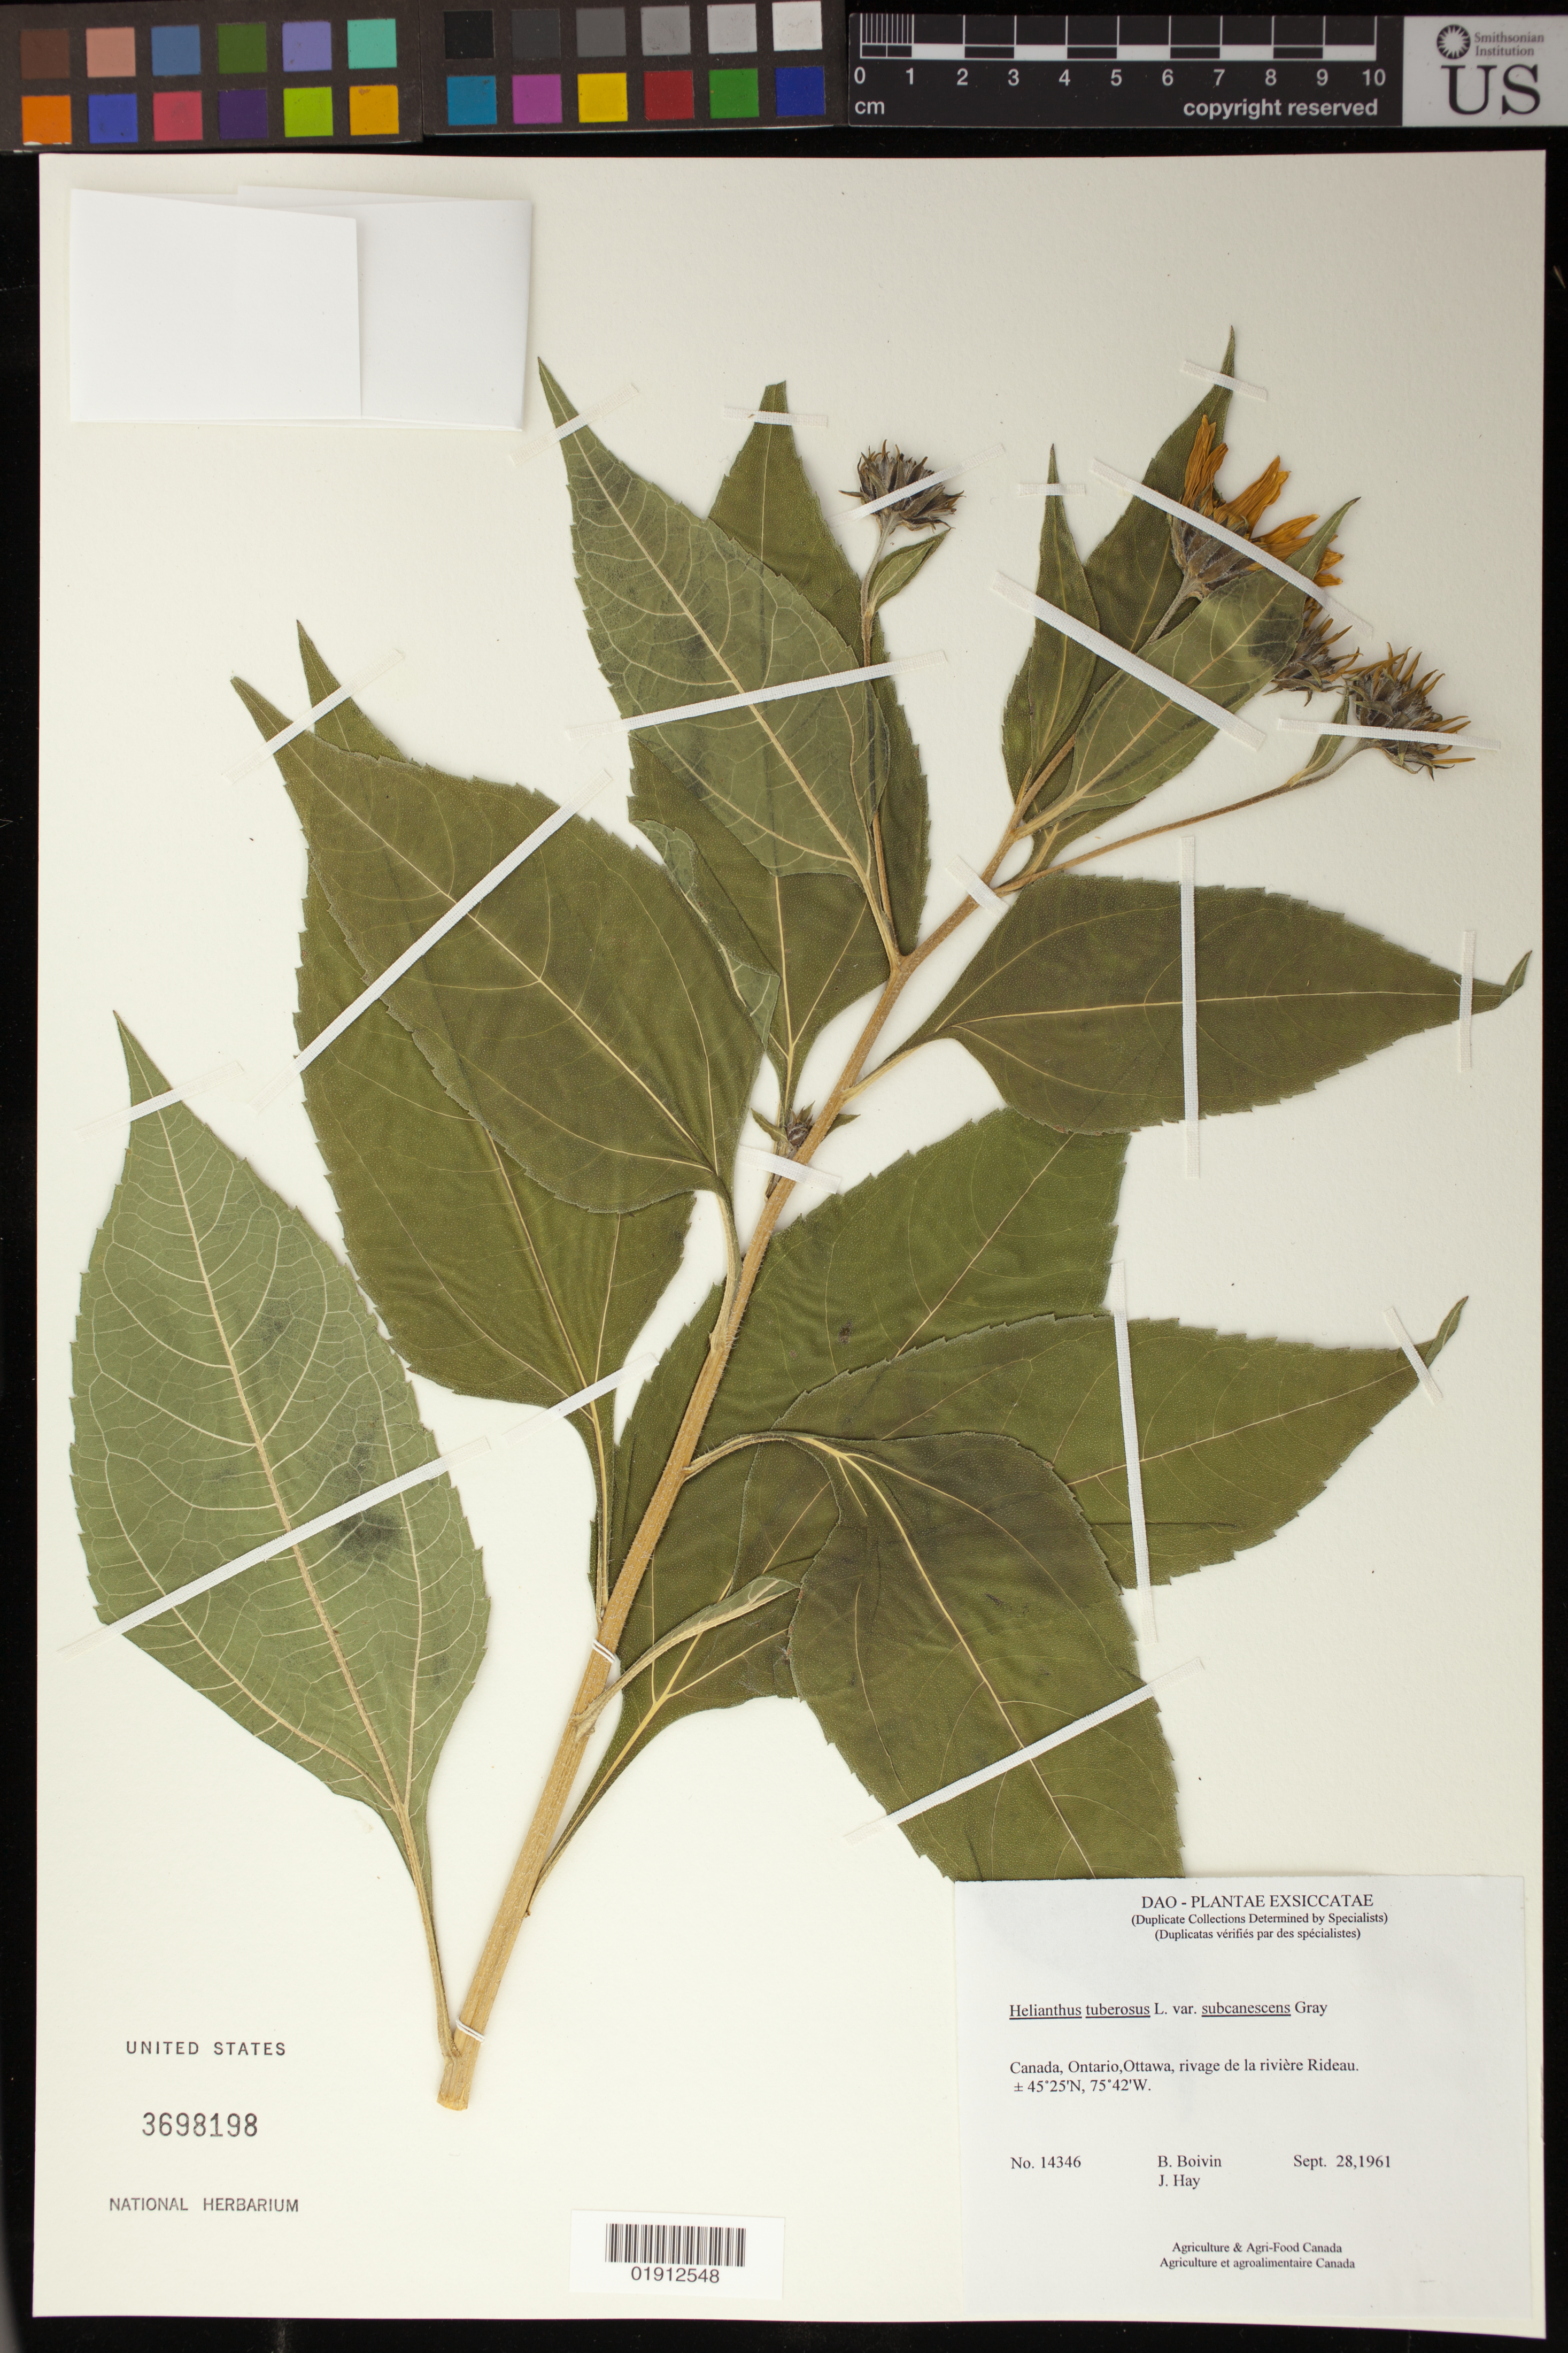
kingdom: Plantae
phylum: Tracheophyta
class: Magnoliopsida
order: Asterales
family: Asteraceae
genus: Helianthus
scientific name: Helianthus tuberosus var. subcanescens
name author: A. Gray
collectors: J. R. B. Boivin & J. Hay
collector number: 14346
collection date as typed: Sept. 28, 1961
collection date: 1961-09-28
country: Canada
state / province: Ontario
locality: Ottawa, rivage de la riviere Rideau.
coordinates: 45 25 N, 75 42 W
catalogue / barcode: US 3698198